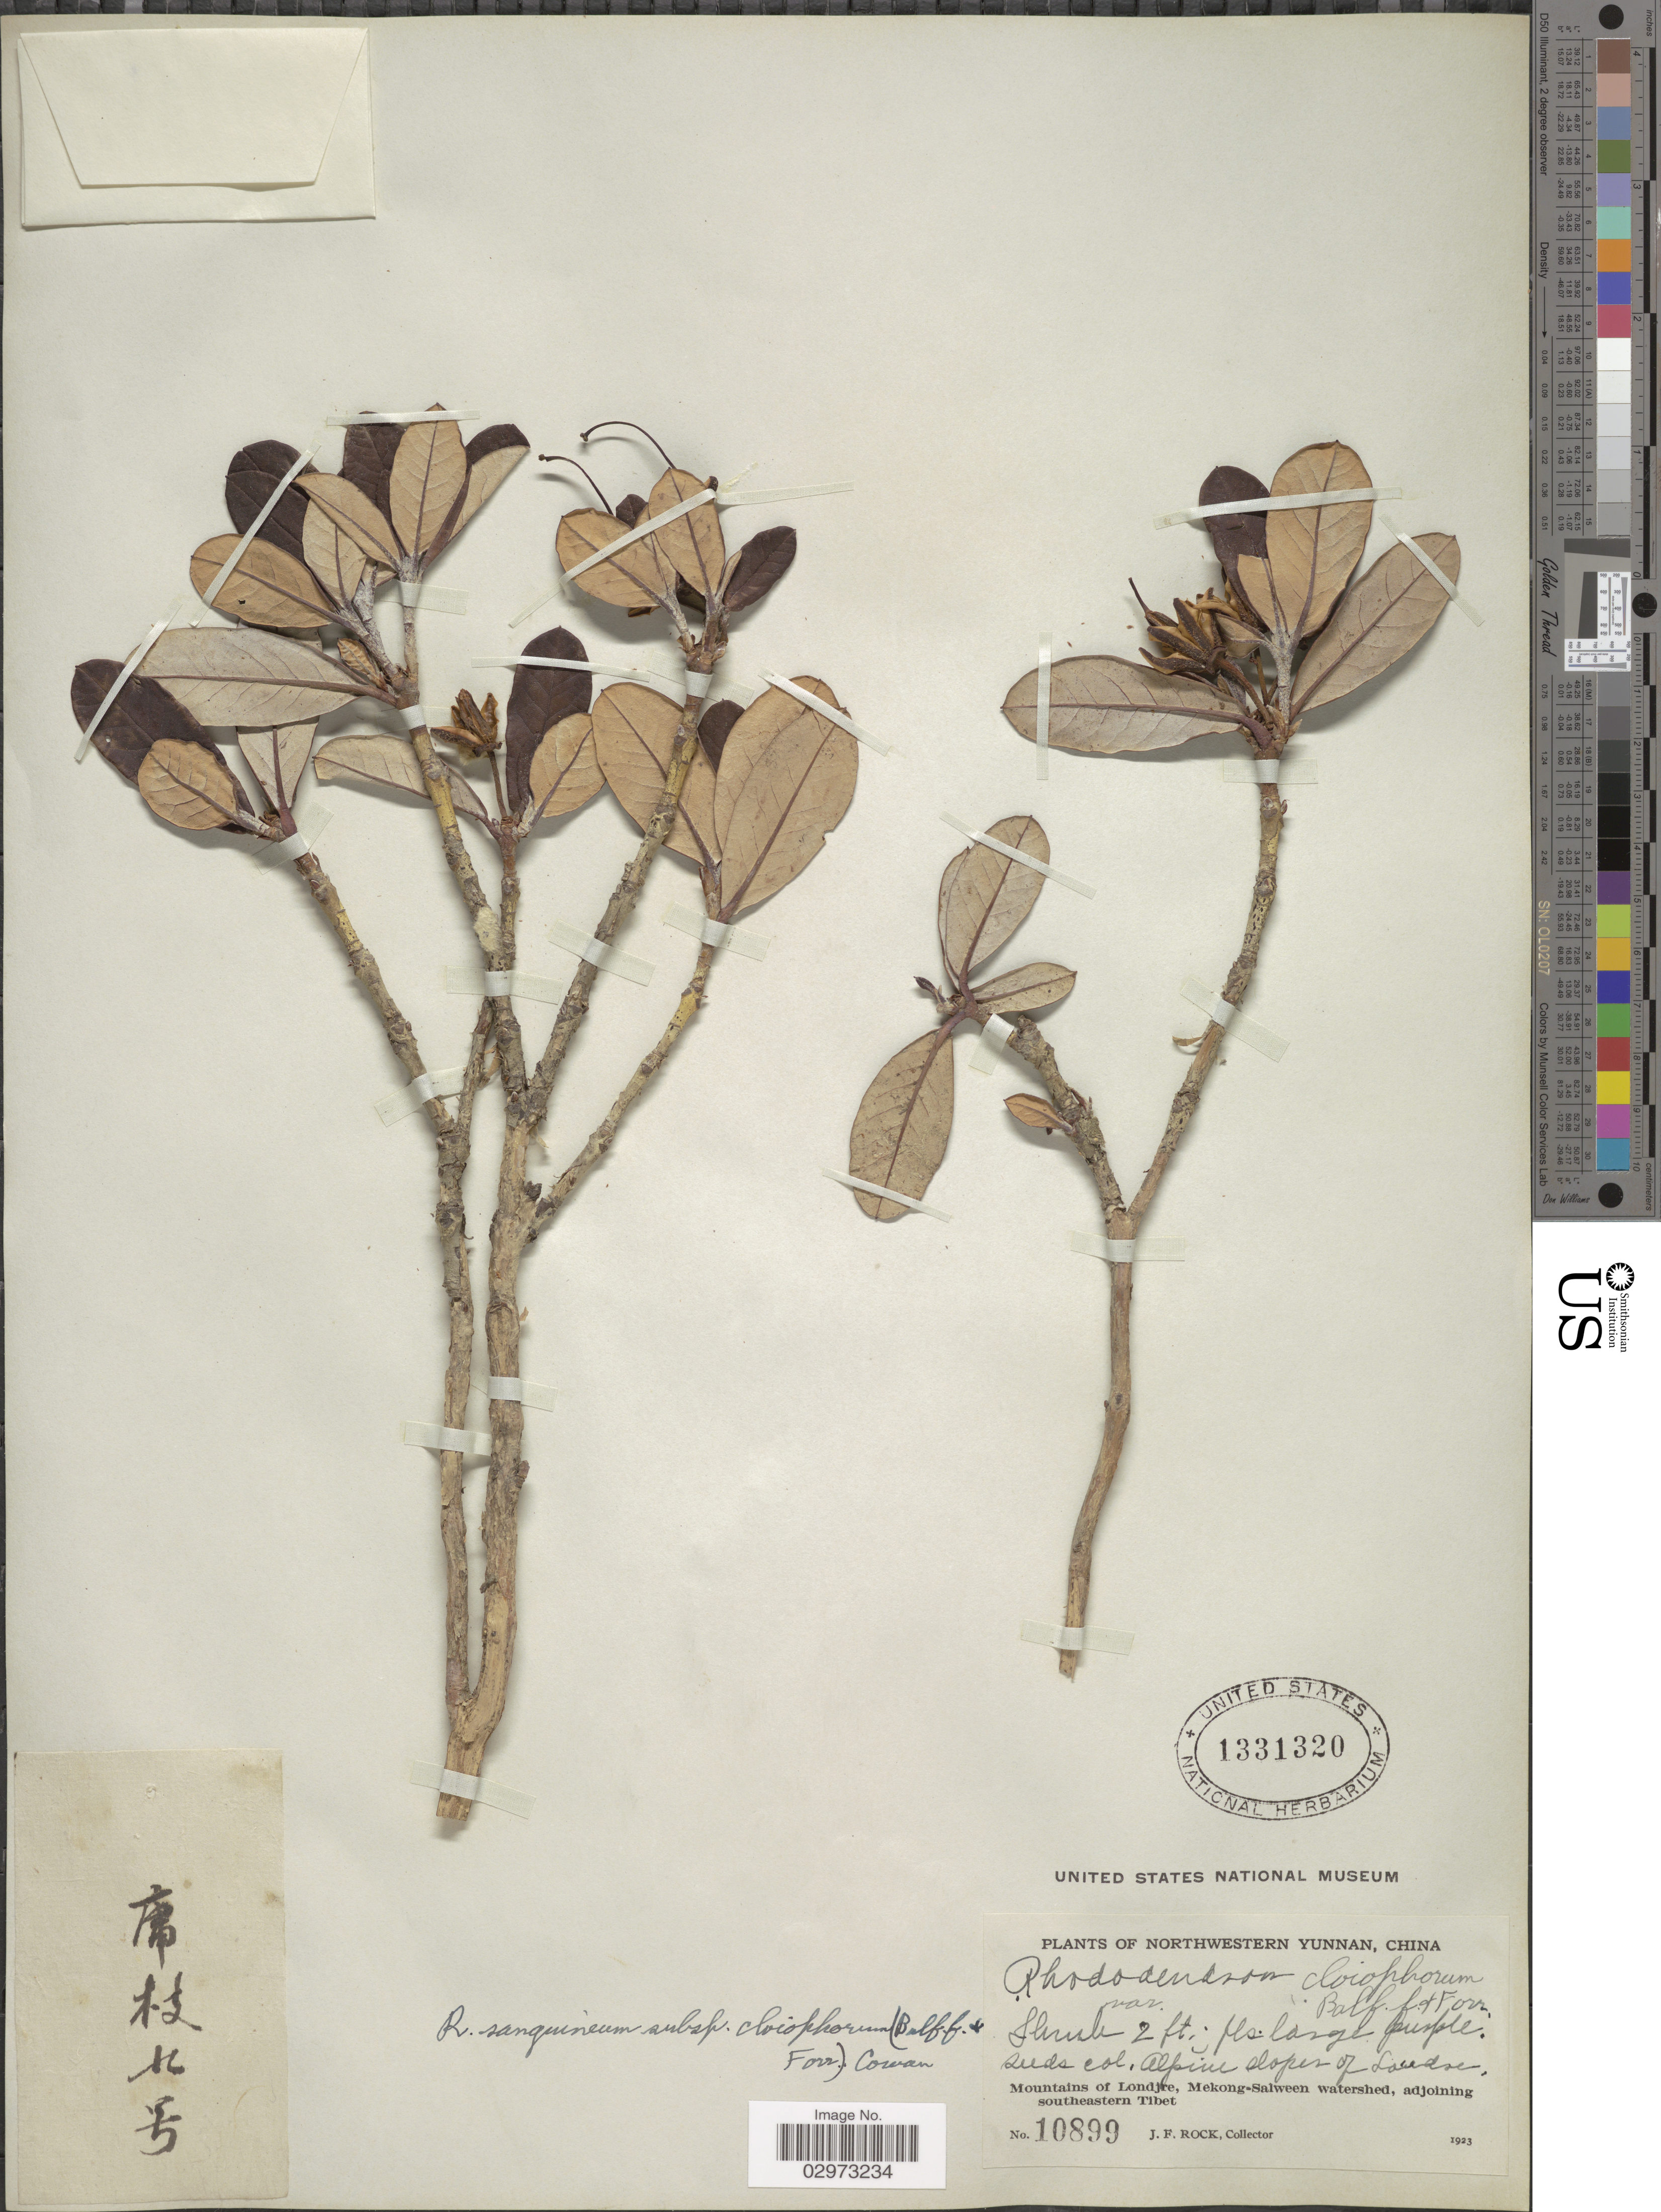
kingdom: Plantae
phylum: Tracheophyta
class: Magnoliopsida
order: Ericales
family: Ericaceae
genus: Rhododendron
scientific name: Rhododendron sanguineum subsp. cloiophorum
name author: (Balf. f. & Forrest) Cowan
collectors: J. Rock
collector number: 10899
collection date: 1923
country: China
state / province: Yunnan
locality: Northwestern Yunnan. Alpine slopes of Londre. Mountains of Londjre, Mekong-Salween watershed, adjoining southeastern Tibet.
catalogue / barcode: US 1331320